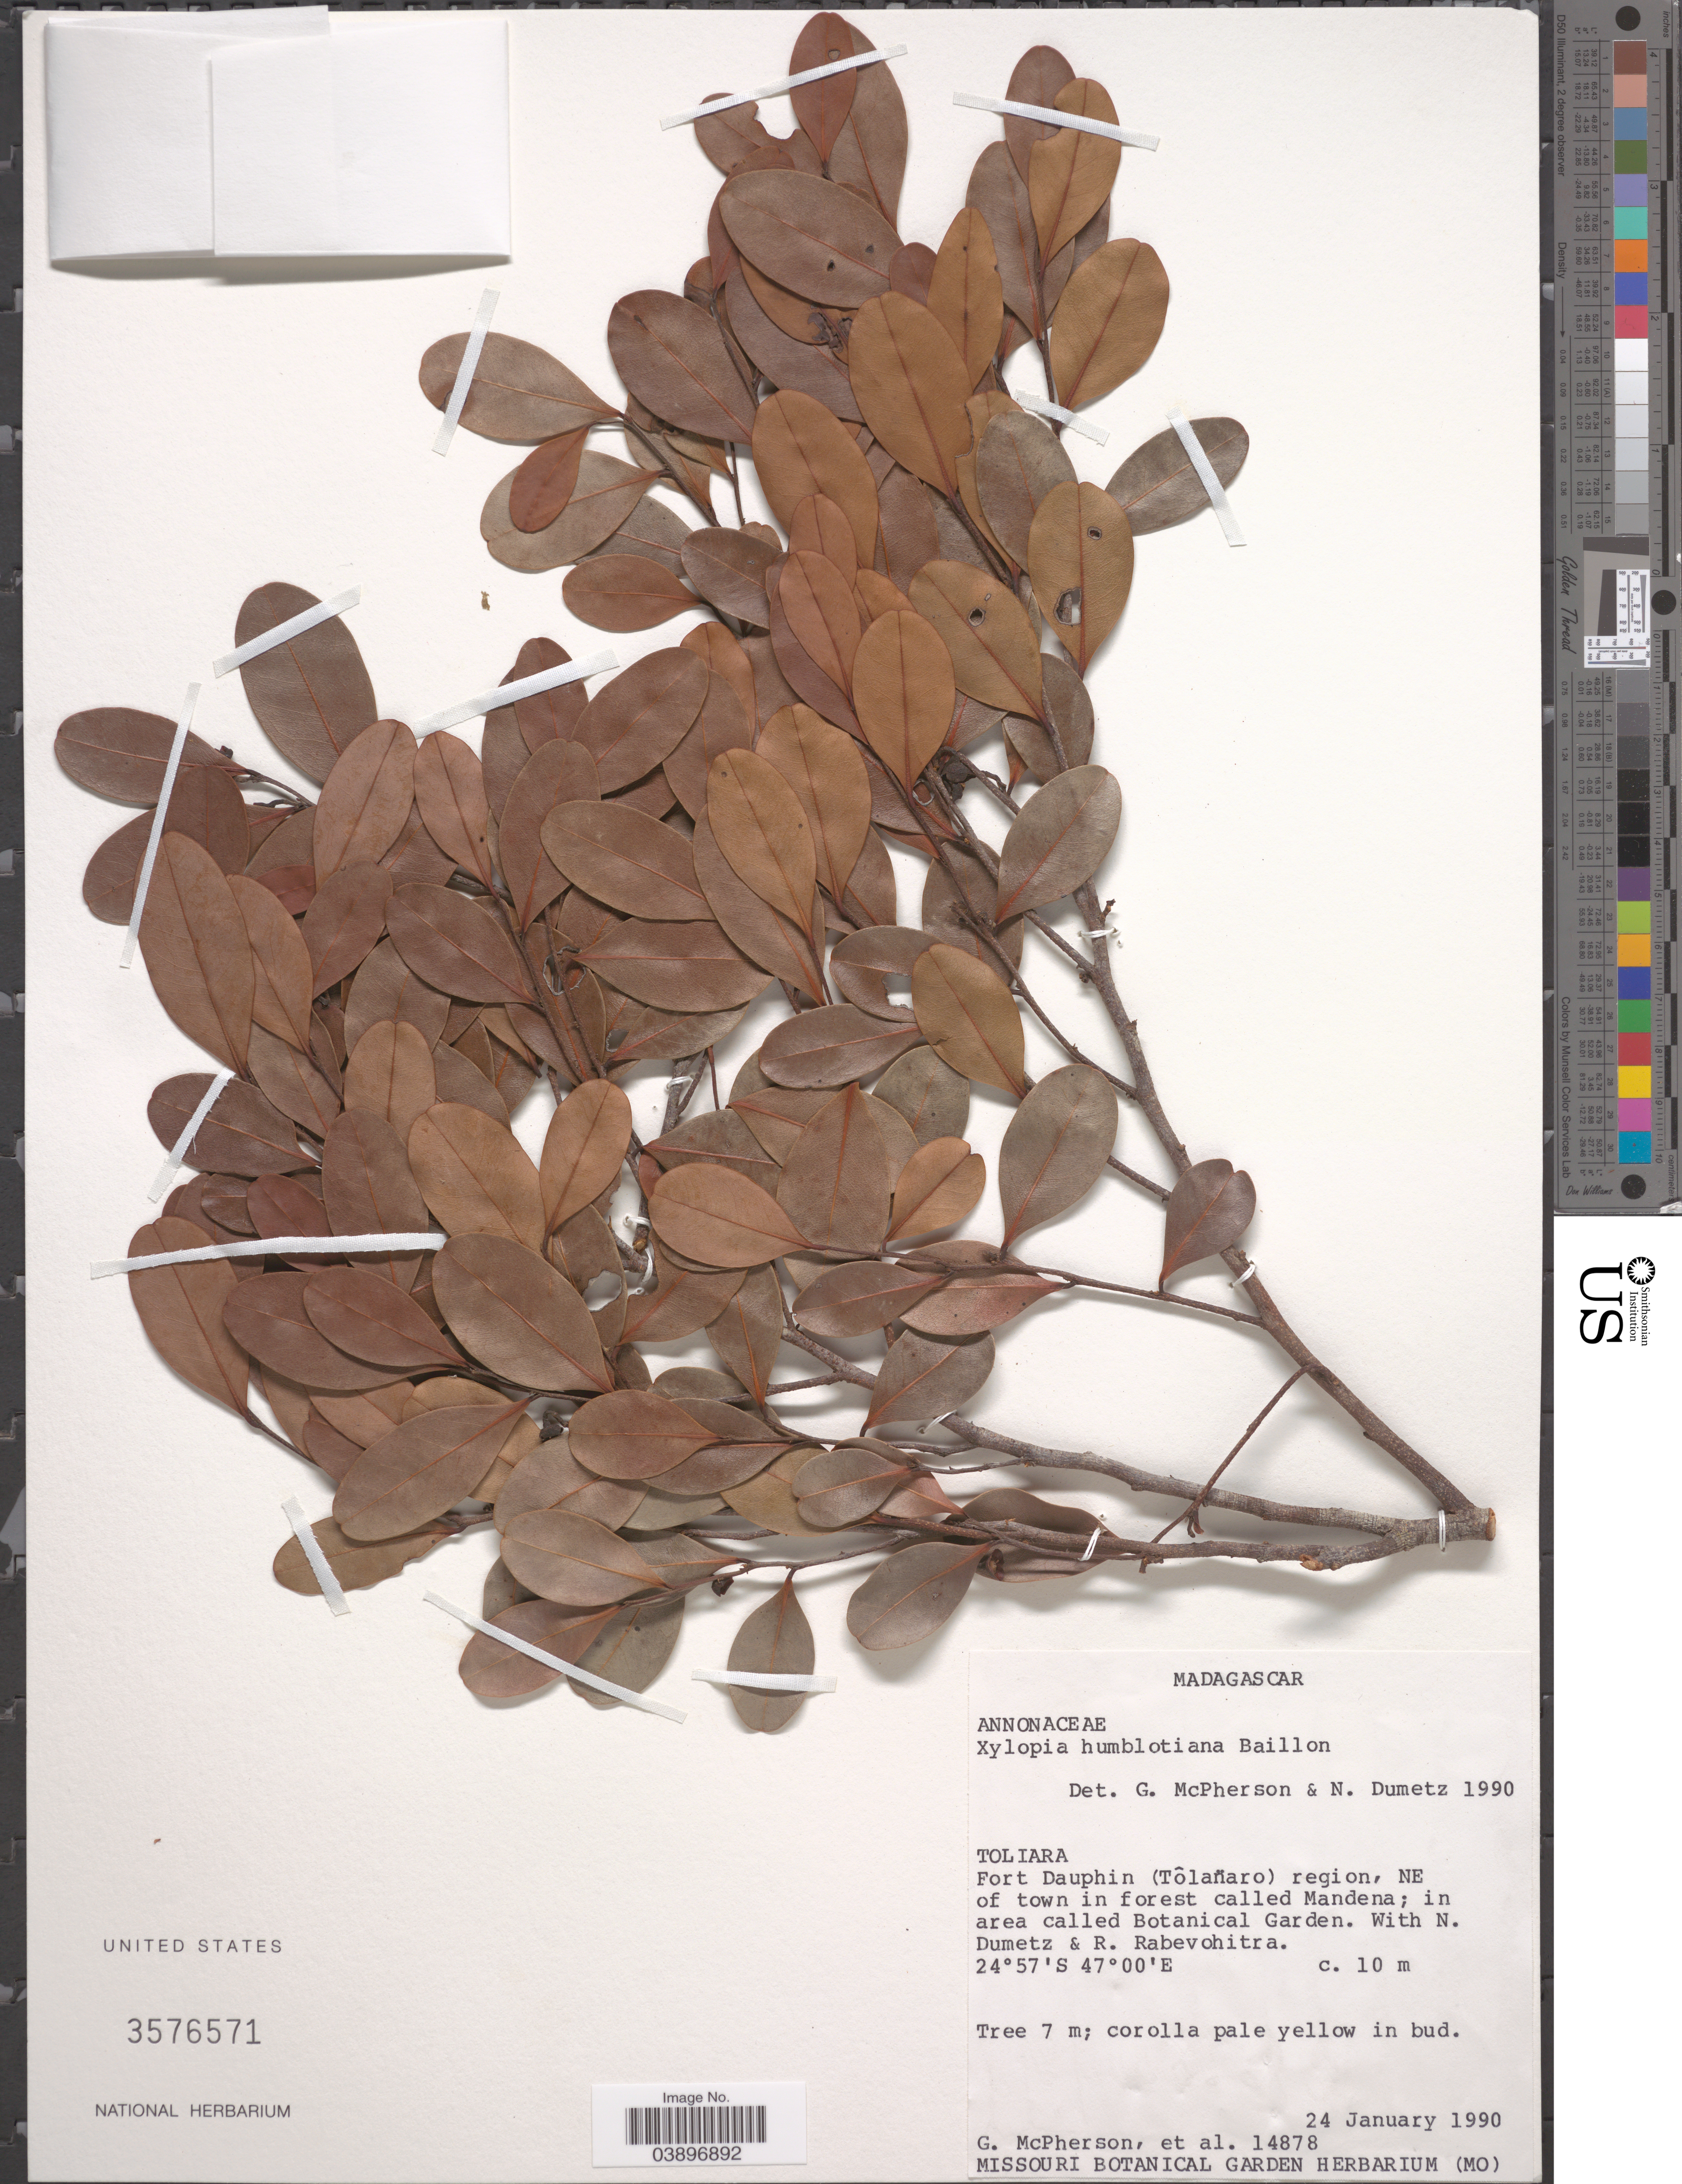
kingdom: Plantae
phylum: Tracheophyta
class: Magnoliopsida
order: Magnoliales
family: Annonaceae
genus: Xylopia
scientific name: Xylopia humblotiana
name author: Baill.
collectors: G. McPherson, N. Dumetz & R. Rabevohitra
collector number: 14878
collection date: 1990-01-24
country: Madagascar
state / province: Anosy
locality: Fort Dauphin (Tôlanaro) region, NE of town in forest called Mandena; in area called Botanical Garden.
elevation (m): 10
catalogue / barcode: US 3576571